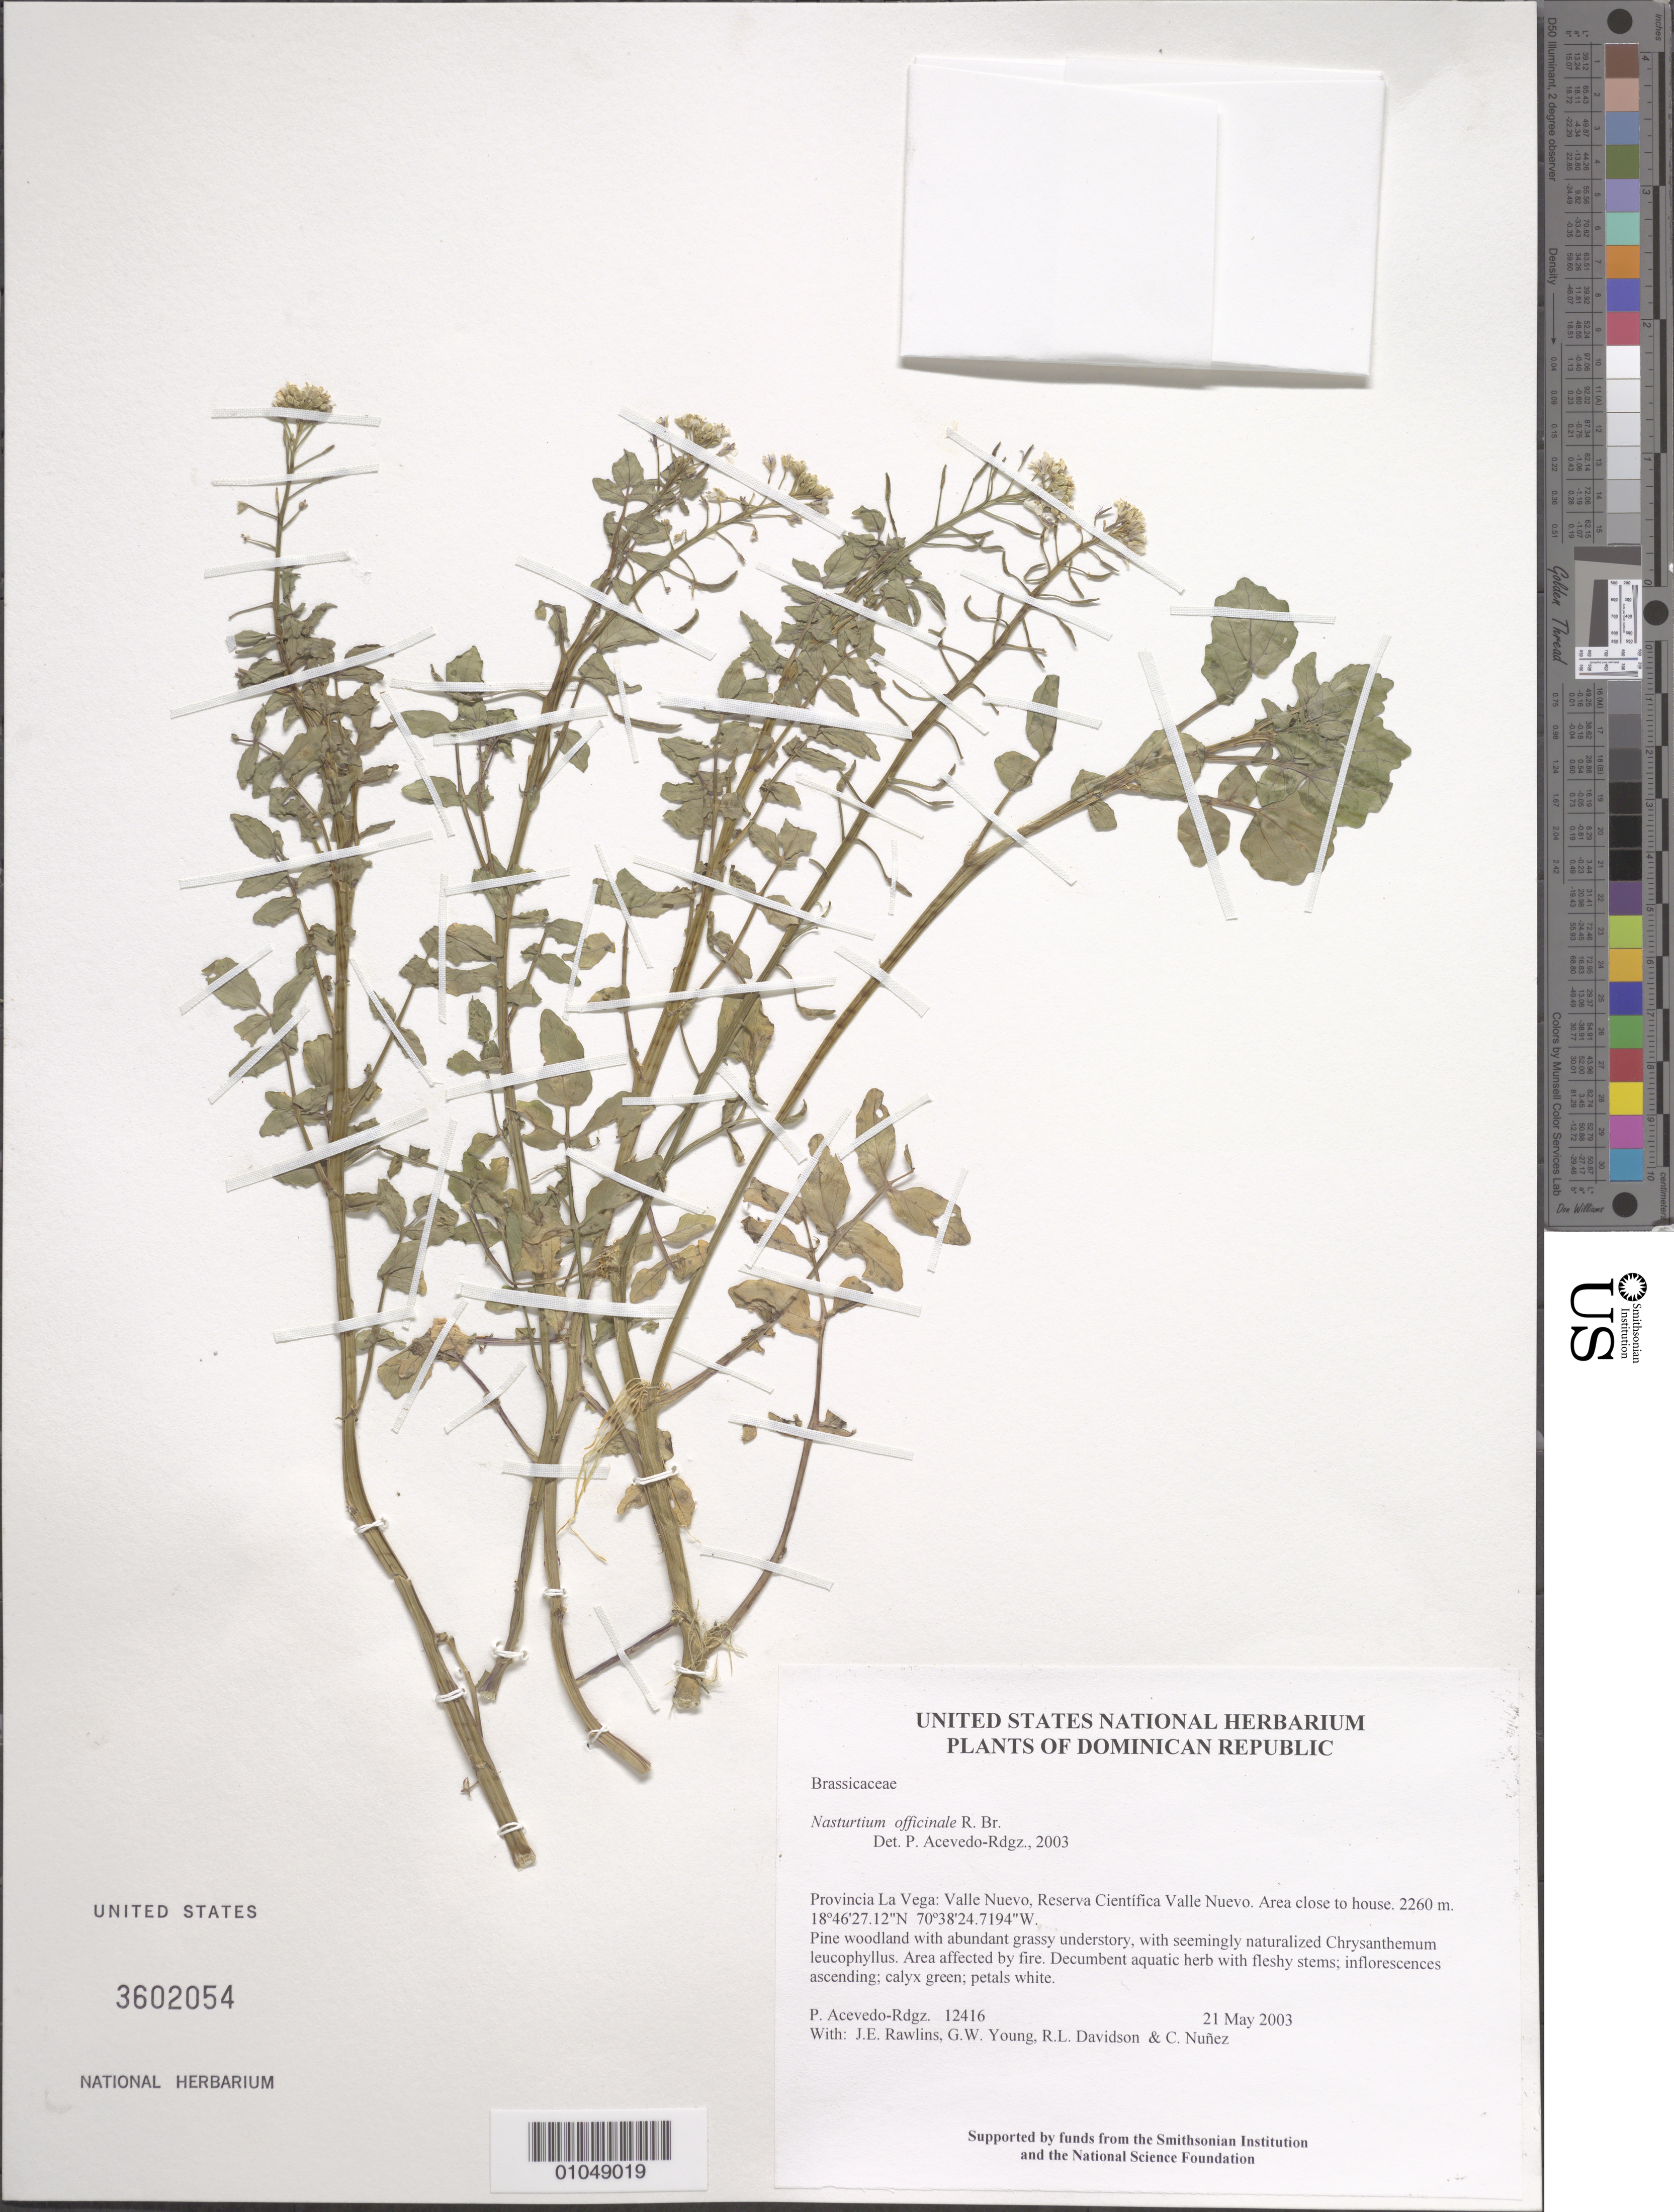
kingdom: Plantae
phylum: Tracheophyta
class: Magnoliopsida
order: Brassicales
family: Brassicaceae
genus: Nasturtium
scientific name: Nasturtium officinale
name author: R. Br.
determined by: Acevedo-Rodríguez, P., (BOT), Smithsonian Institution - National Museum of Natural History (UNITED STATES)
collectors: P. Acevedo-Rodr., J. Rawlins, G. Young, R. Davidson & C. Nunez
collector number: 12416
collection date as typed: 21 May 2003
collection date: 2003-05-21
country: Dominican Republic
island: Hispaniola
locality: Provincia La Vega: Valle Nuevo, Reserva Científica Valle Nuevo. Area close to house.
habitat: Pine woodland with abundant grassy understory, with seemingly naturalized Chrysanthemum leucophyllus. Area affected by fire.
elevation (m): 2260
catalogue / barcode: US 3602054